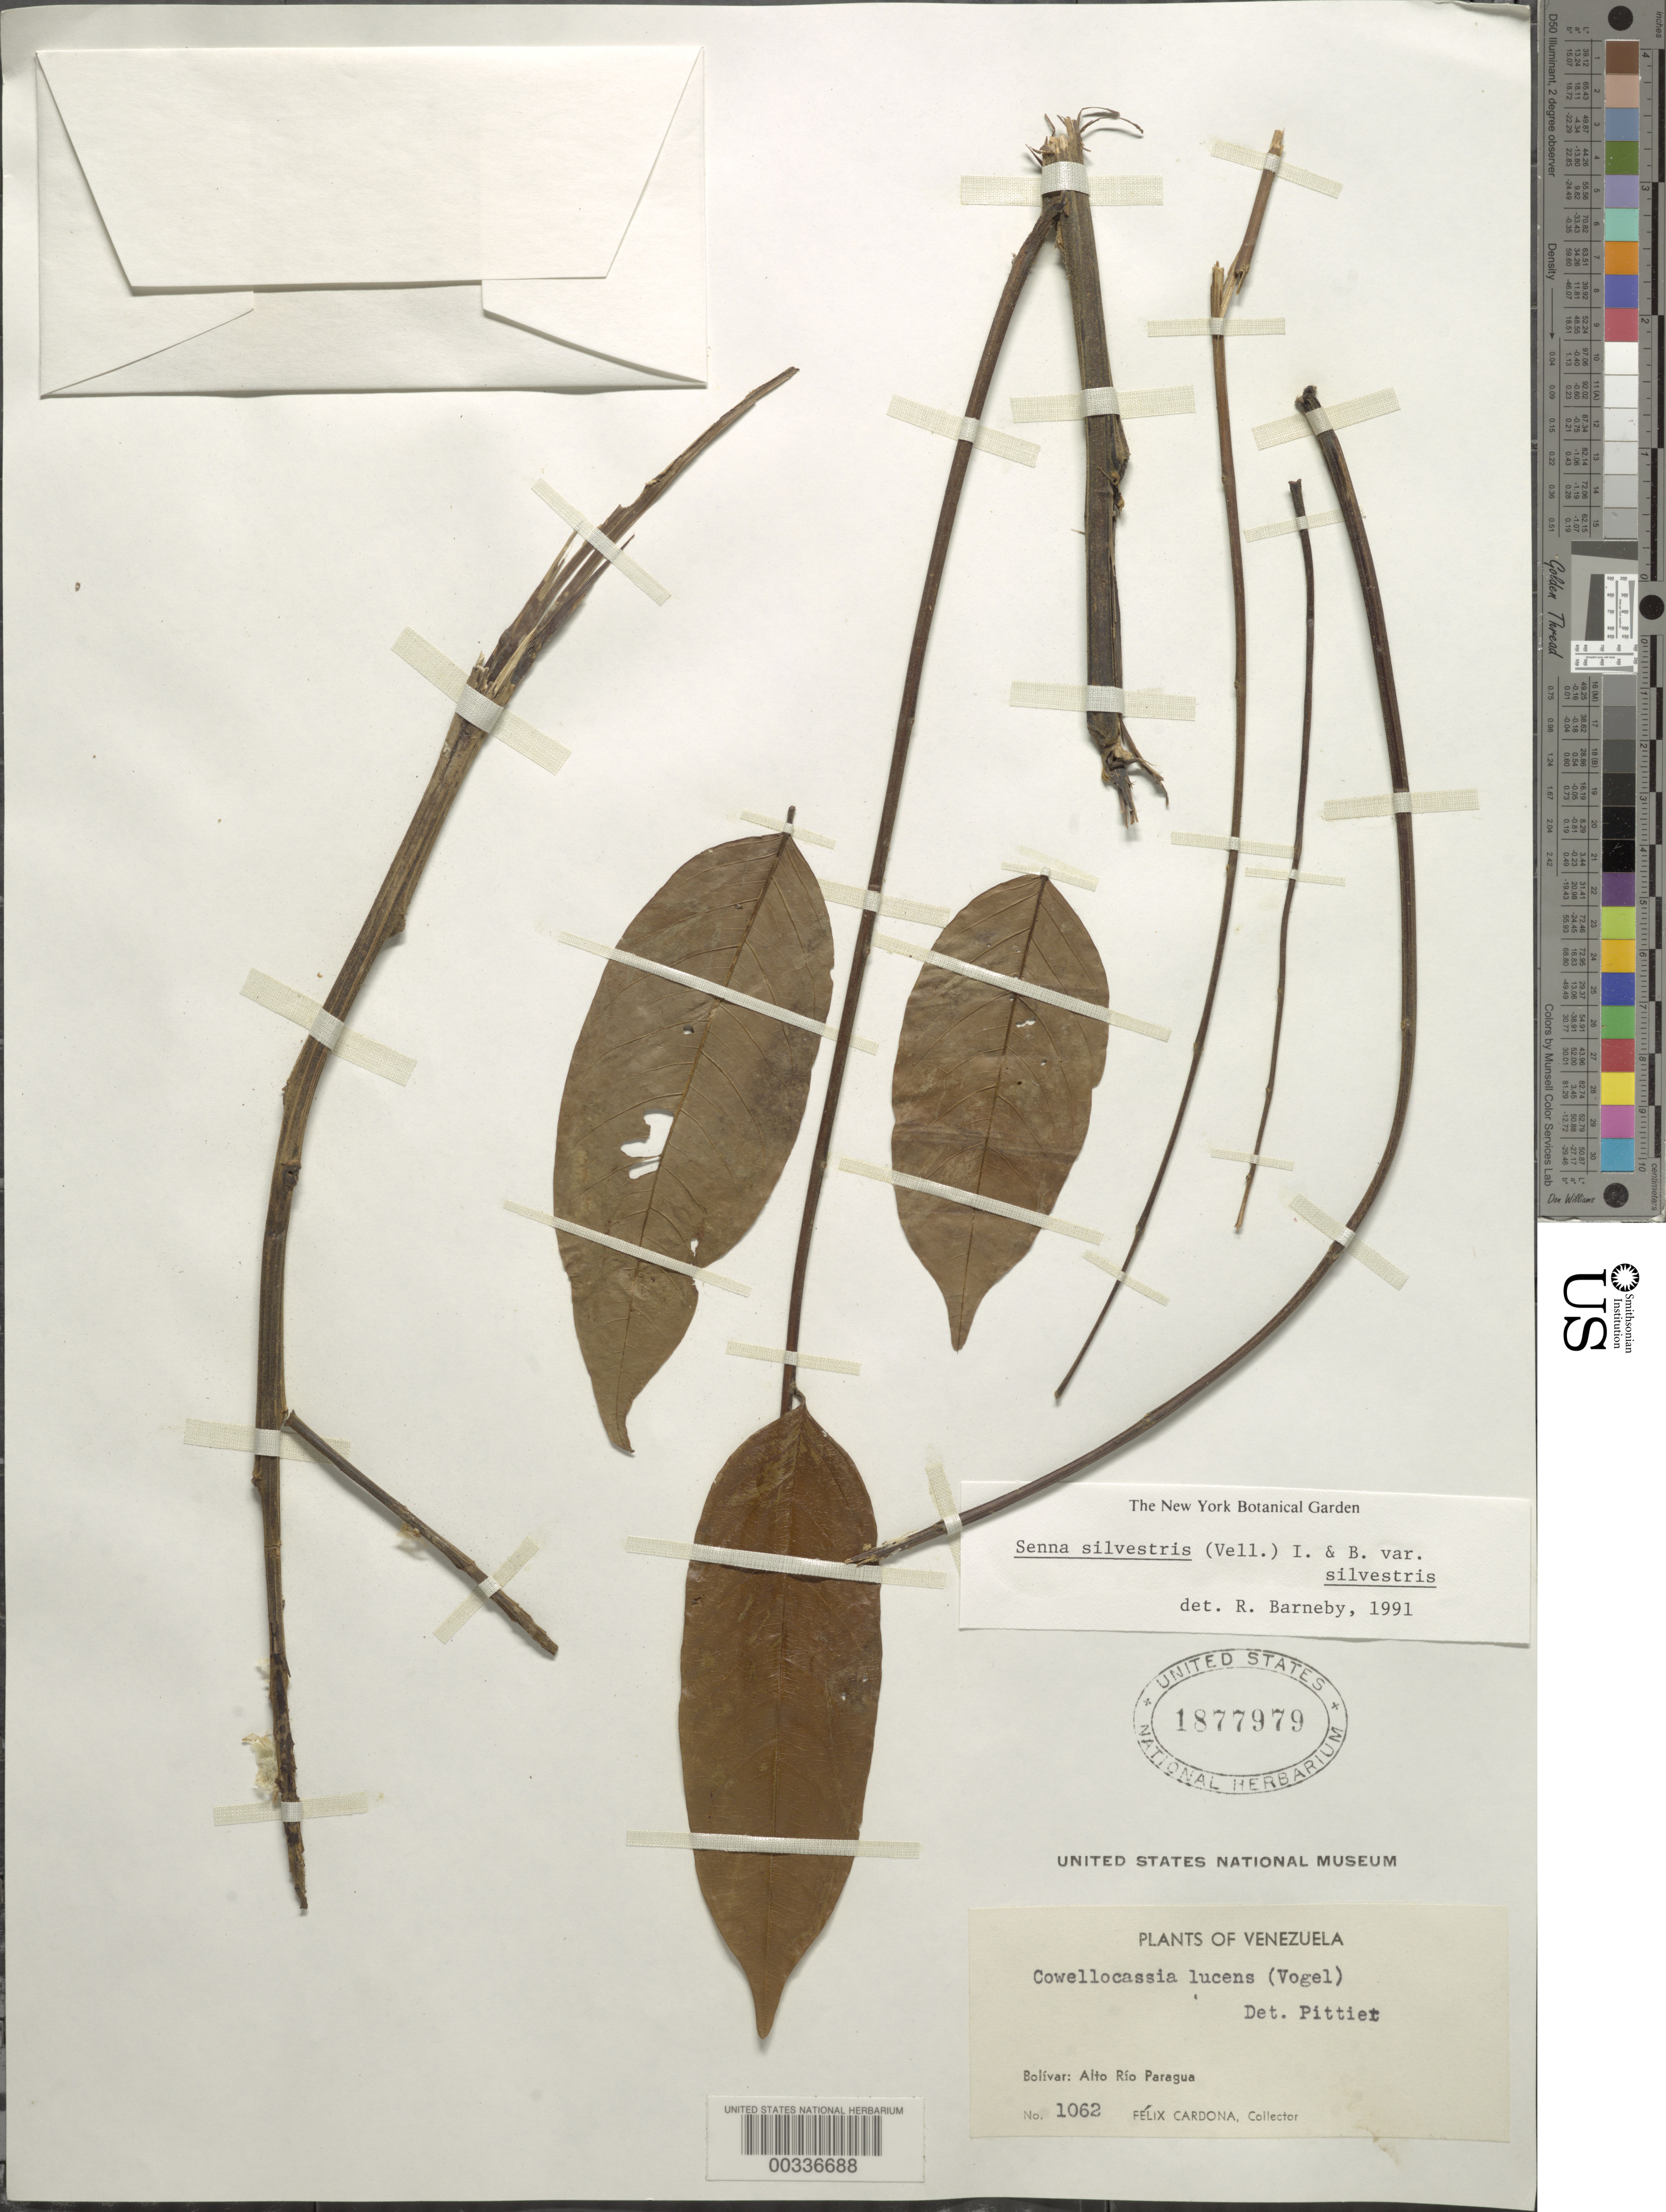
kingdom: Plantae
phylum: Tracheophyta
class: Magnoliopsida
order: Fabales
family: Fabaceae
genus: Senna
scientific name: Senna silvestris var. silvestris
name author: (Vell.) H.S. Irwin & Barneby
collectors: F. Cardona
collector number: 1062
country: Venezuela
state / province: Bolivar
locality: Alto rio paragua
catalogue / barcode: US 1877979